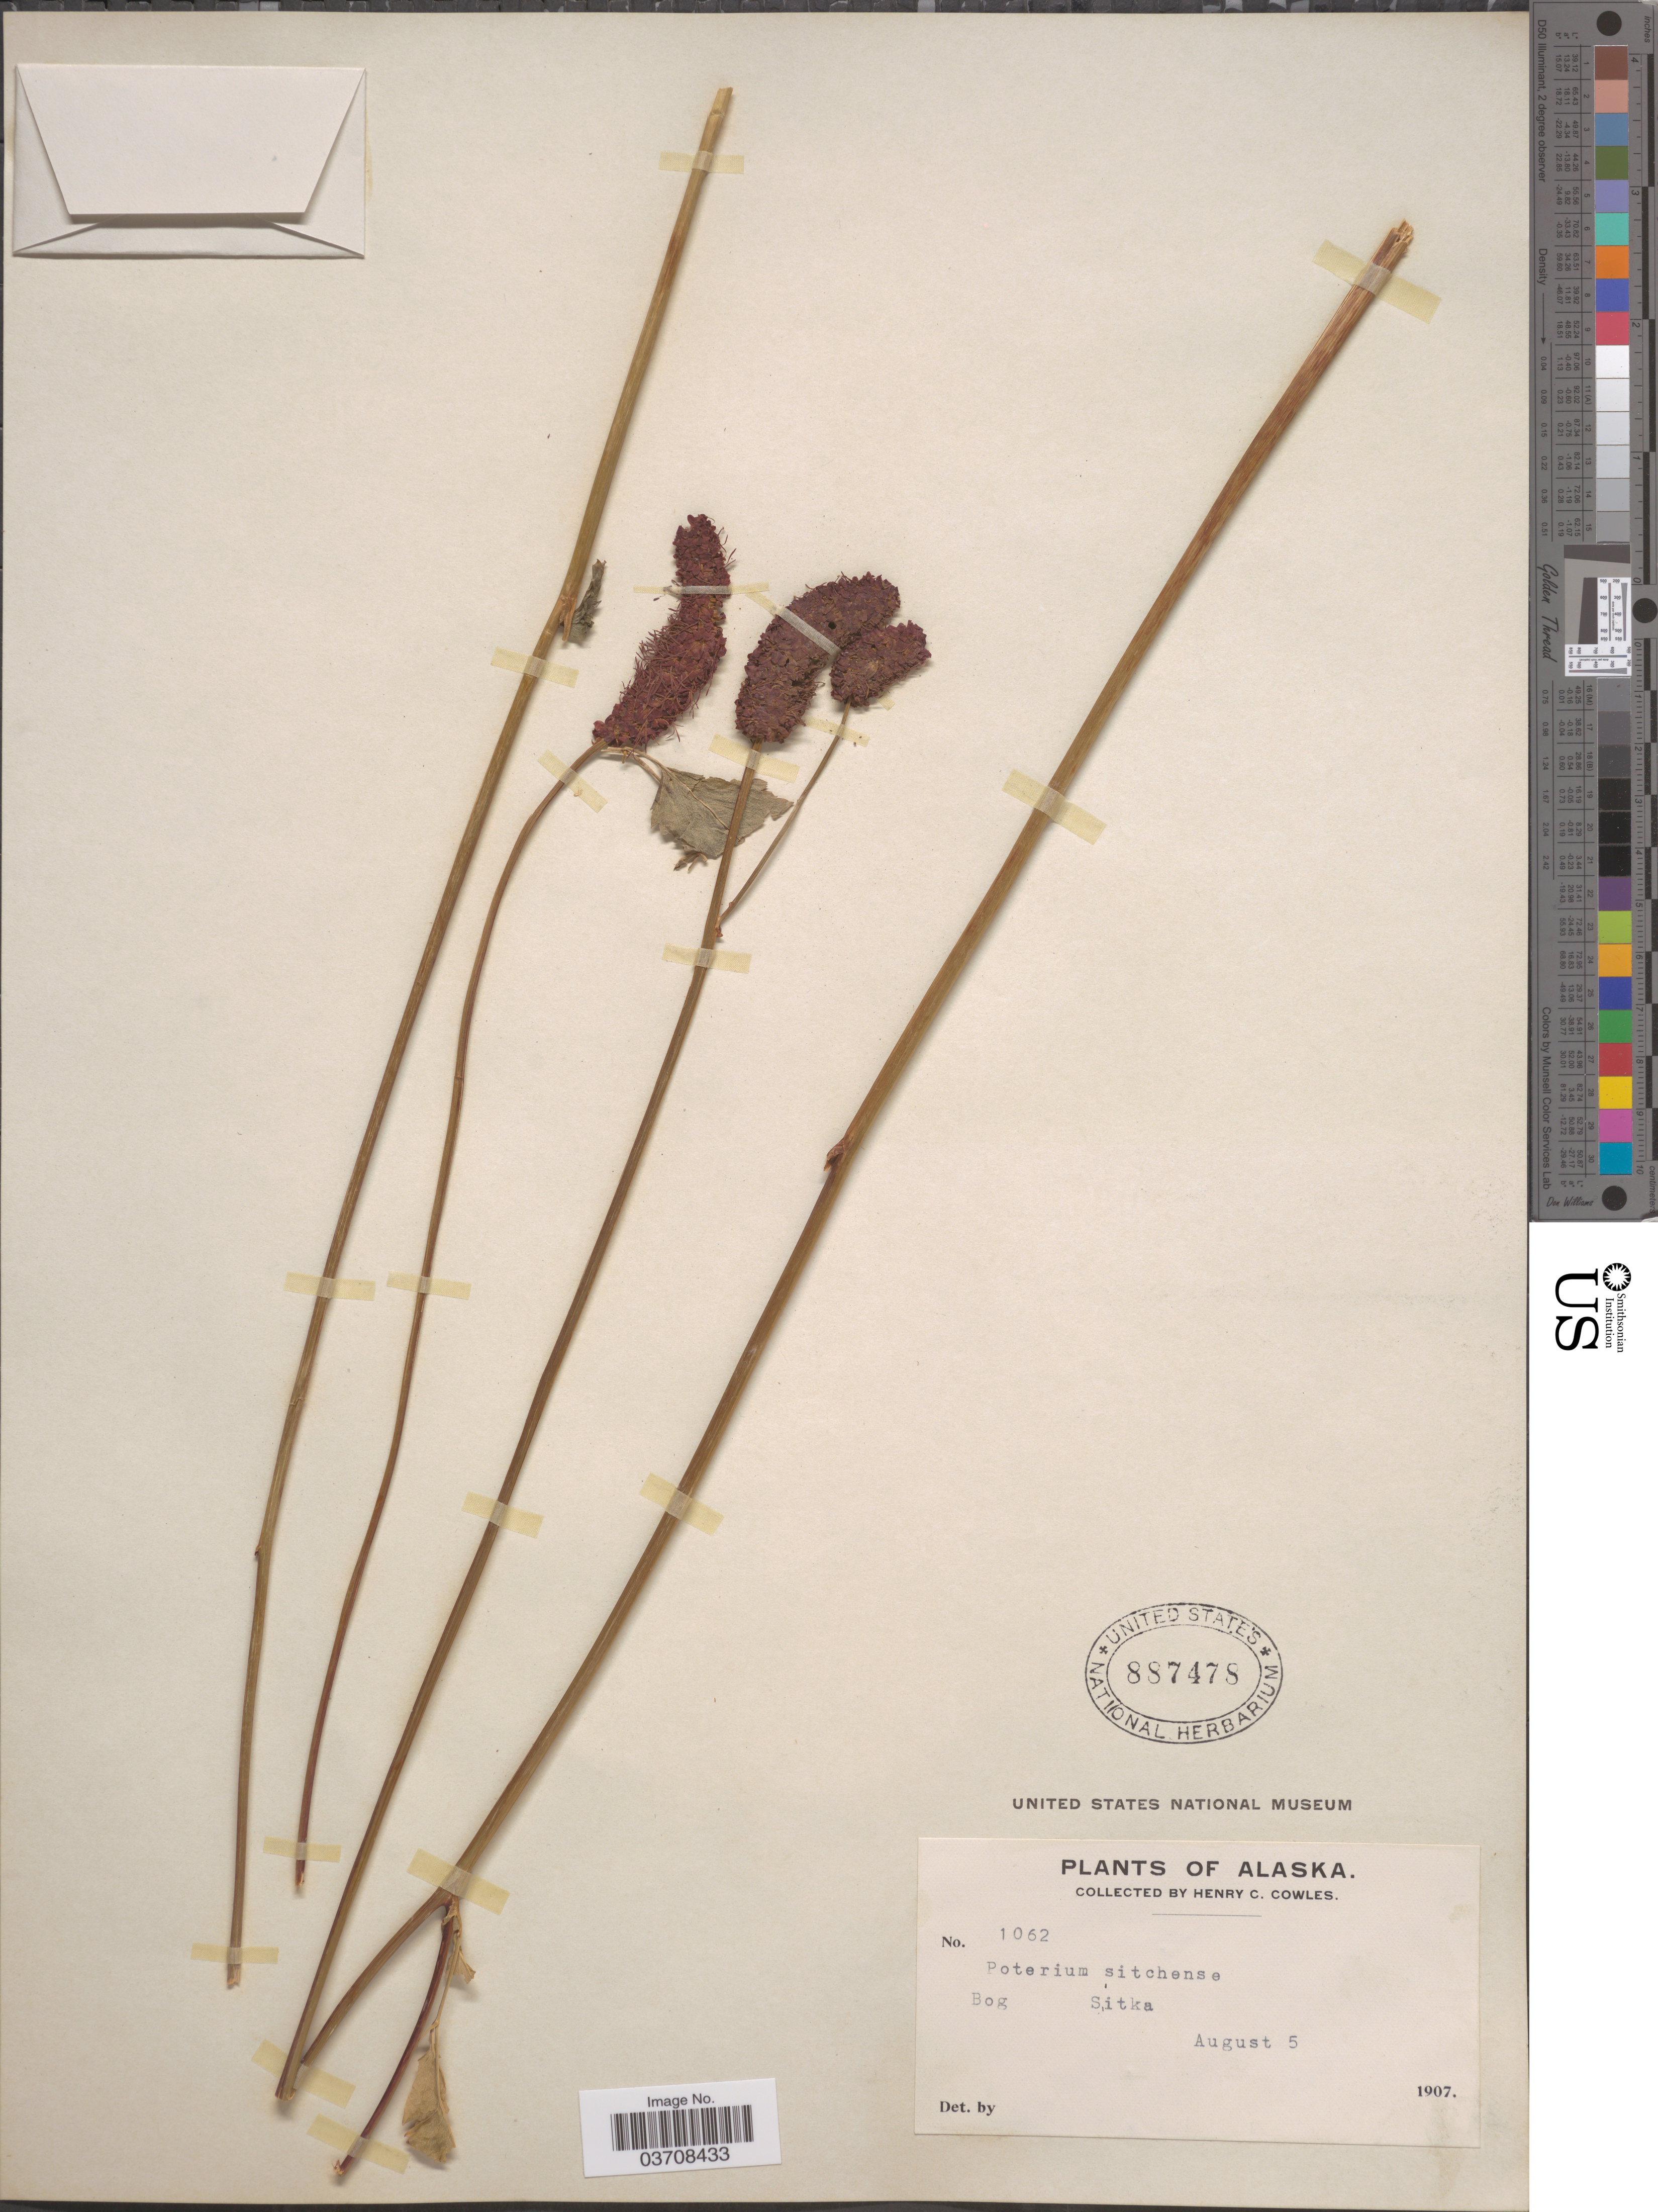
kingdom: Plantae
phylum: Tracheophyta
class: Magnoliopsida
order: Rosales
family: Rosaceae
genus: Sanguisorba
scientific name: Sanguisorba menziesii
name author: Rydb.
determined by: Strong, Mark T., (BOT), Smithsonian Institution - National Museum of Natural History (UNITED STATES)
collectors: H. Cowles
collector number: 1062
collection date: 1907-08-05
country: United States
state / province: Alaska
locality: Bog. Sitka.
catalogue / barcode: US 887478